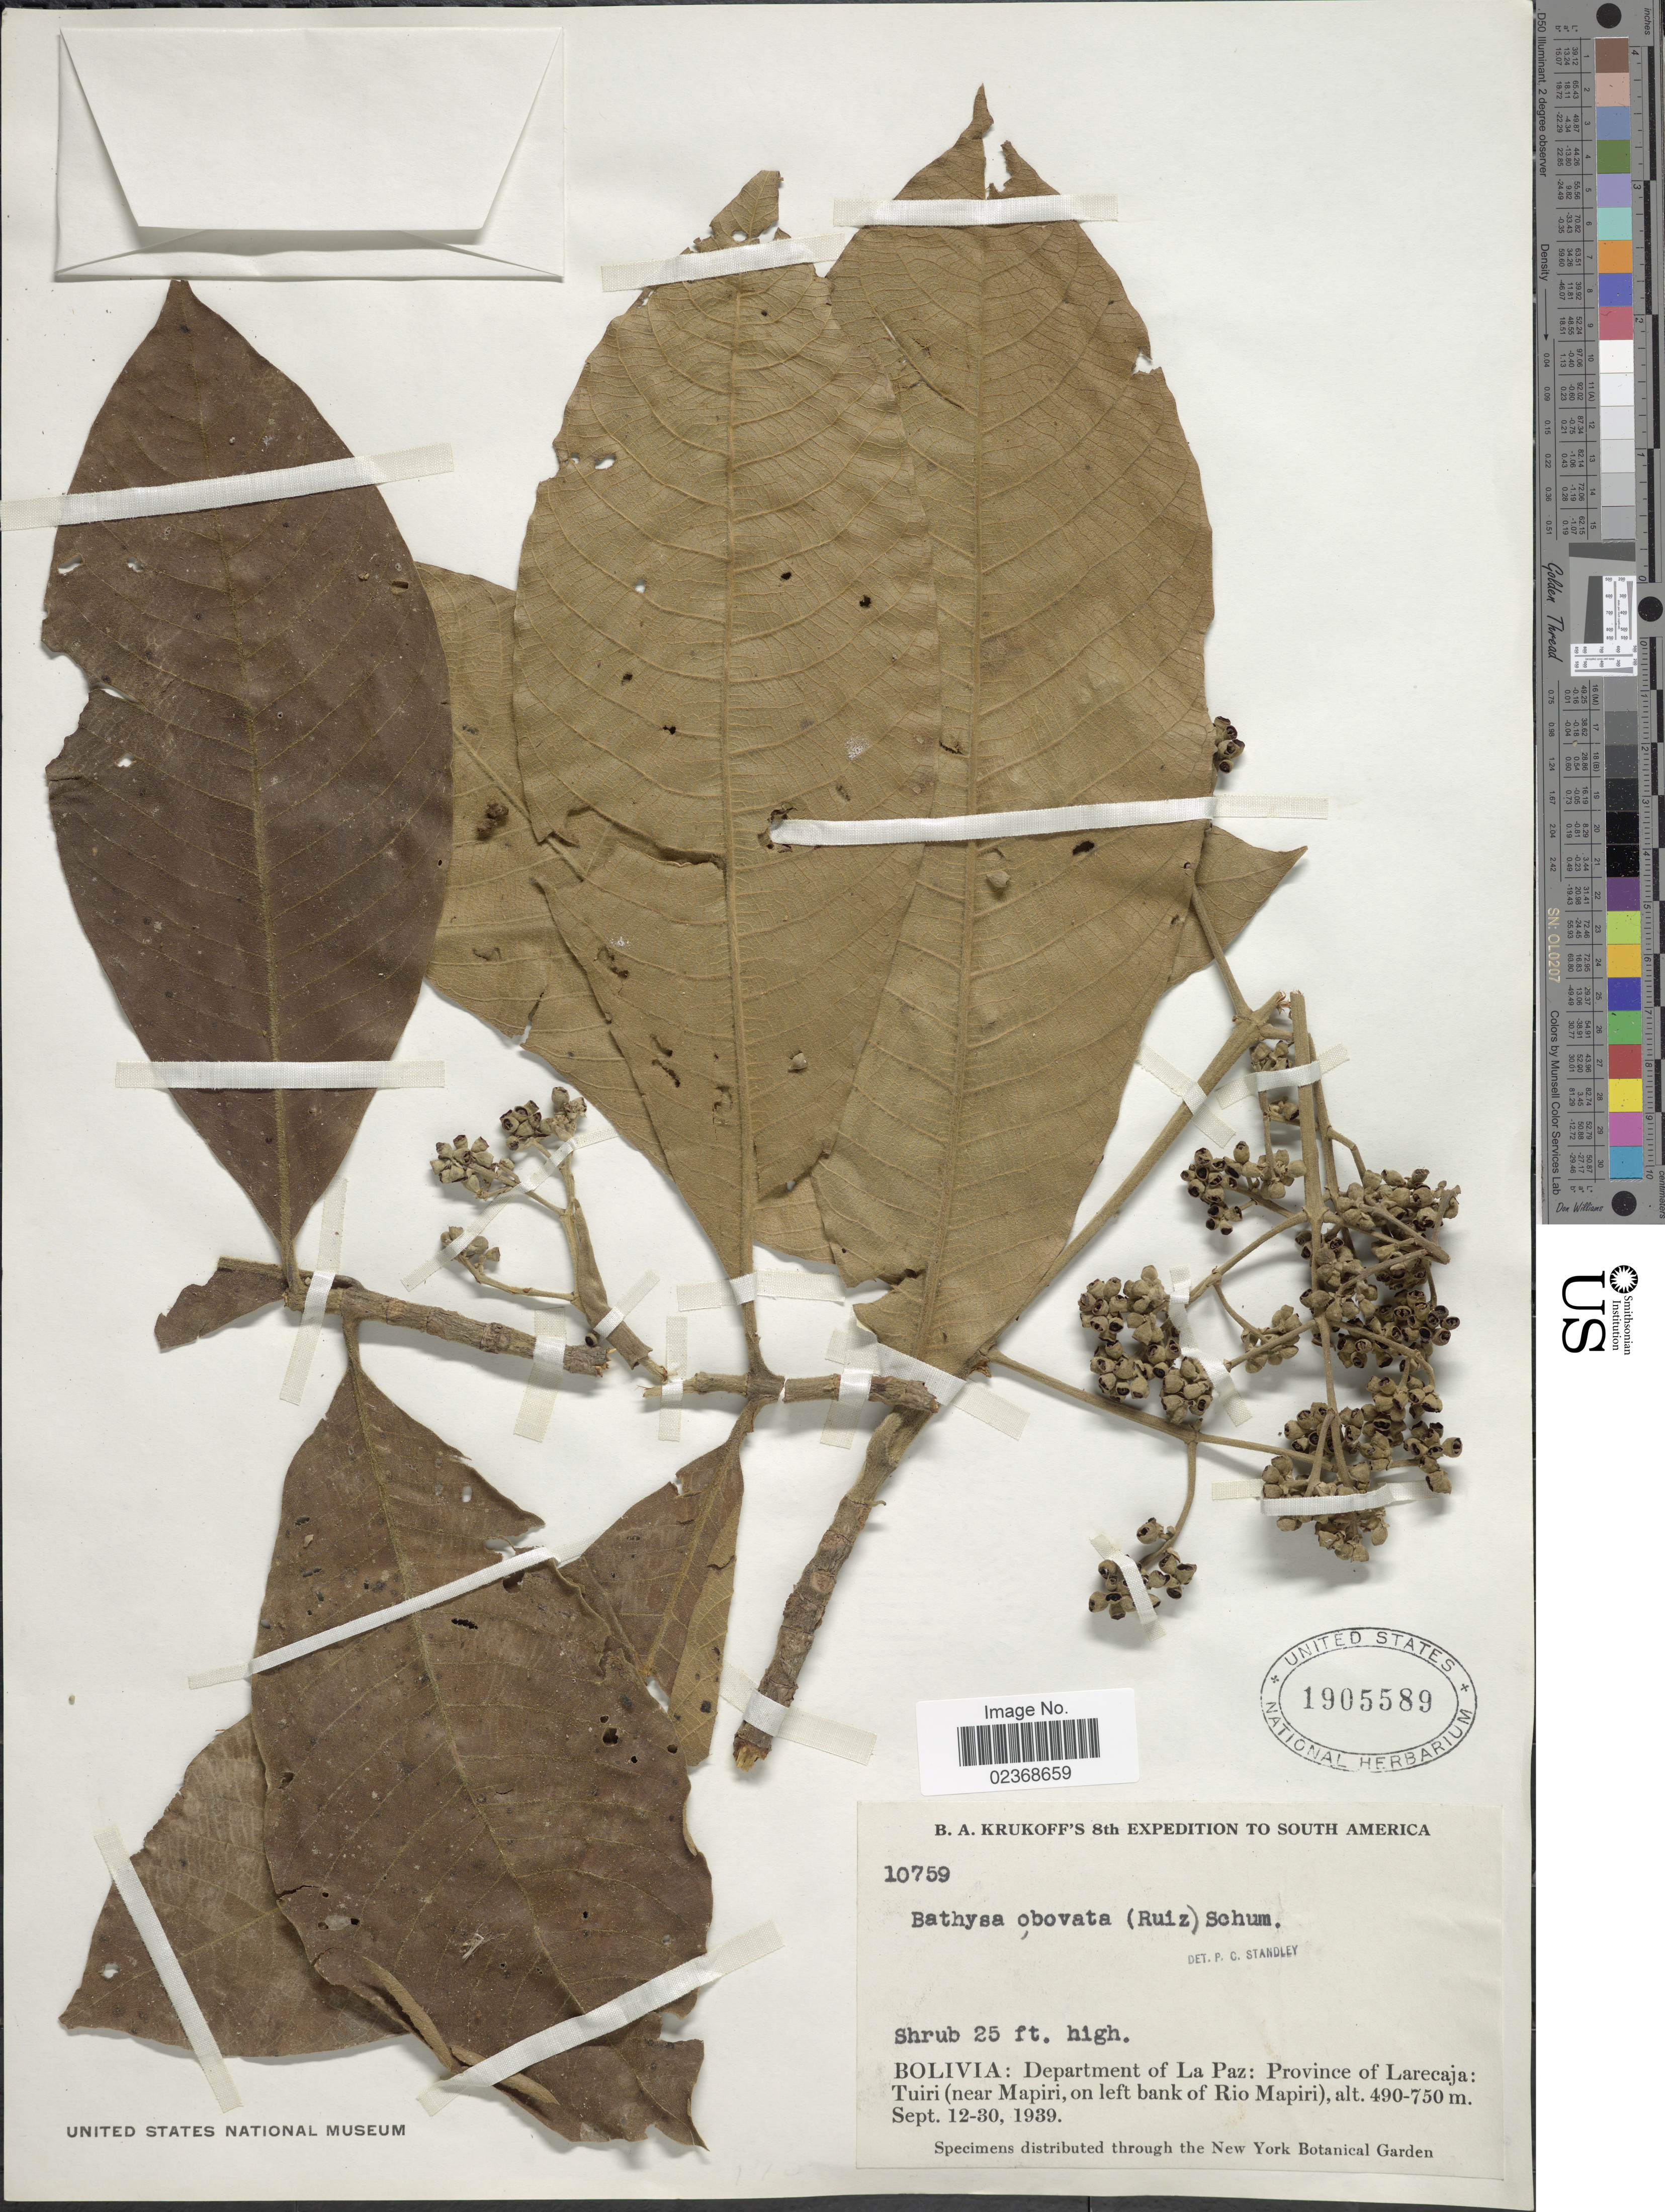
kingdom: Plantae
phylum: Tracheophyta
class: Magnoliopsida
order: Gentianales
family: Rubiaceae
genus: Schizocalyx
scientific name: Schizocalyx obovatus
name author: (K. Schum. ex Standl.) Kainul. & B. Bremer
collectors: B. A. Krukoff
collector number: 10759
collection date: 1939-09-12/1939-09-30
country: Bolivia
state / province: La Paz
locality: Province of Larecaja: Tuiri (near Mapiri, on left bank of Rio Mapiri)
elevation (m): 490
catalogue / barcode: US 1905589